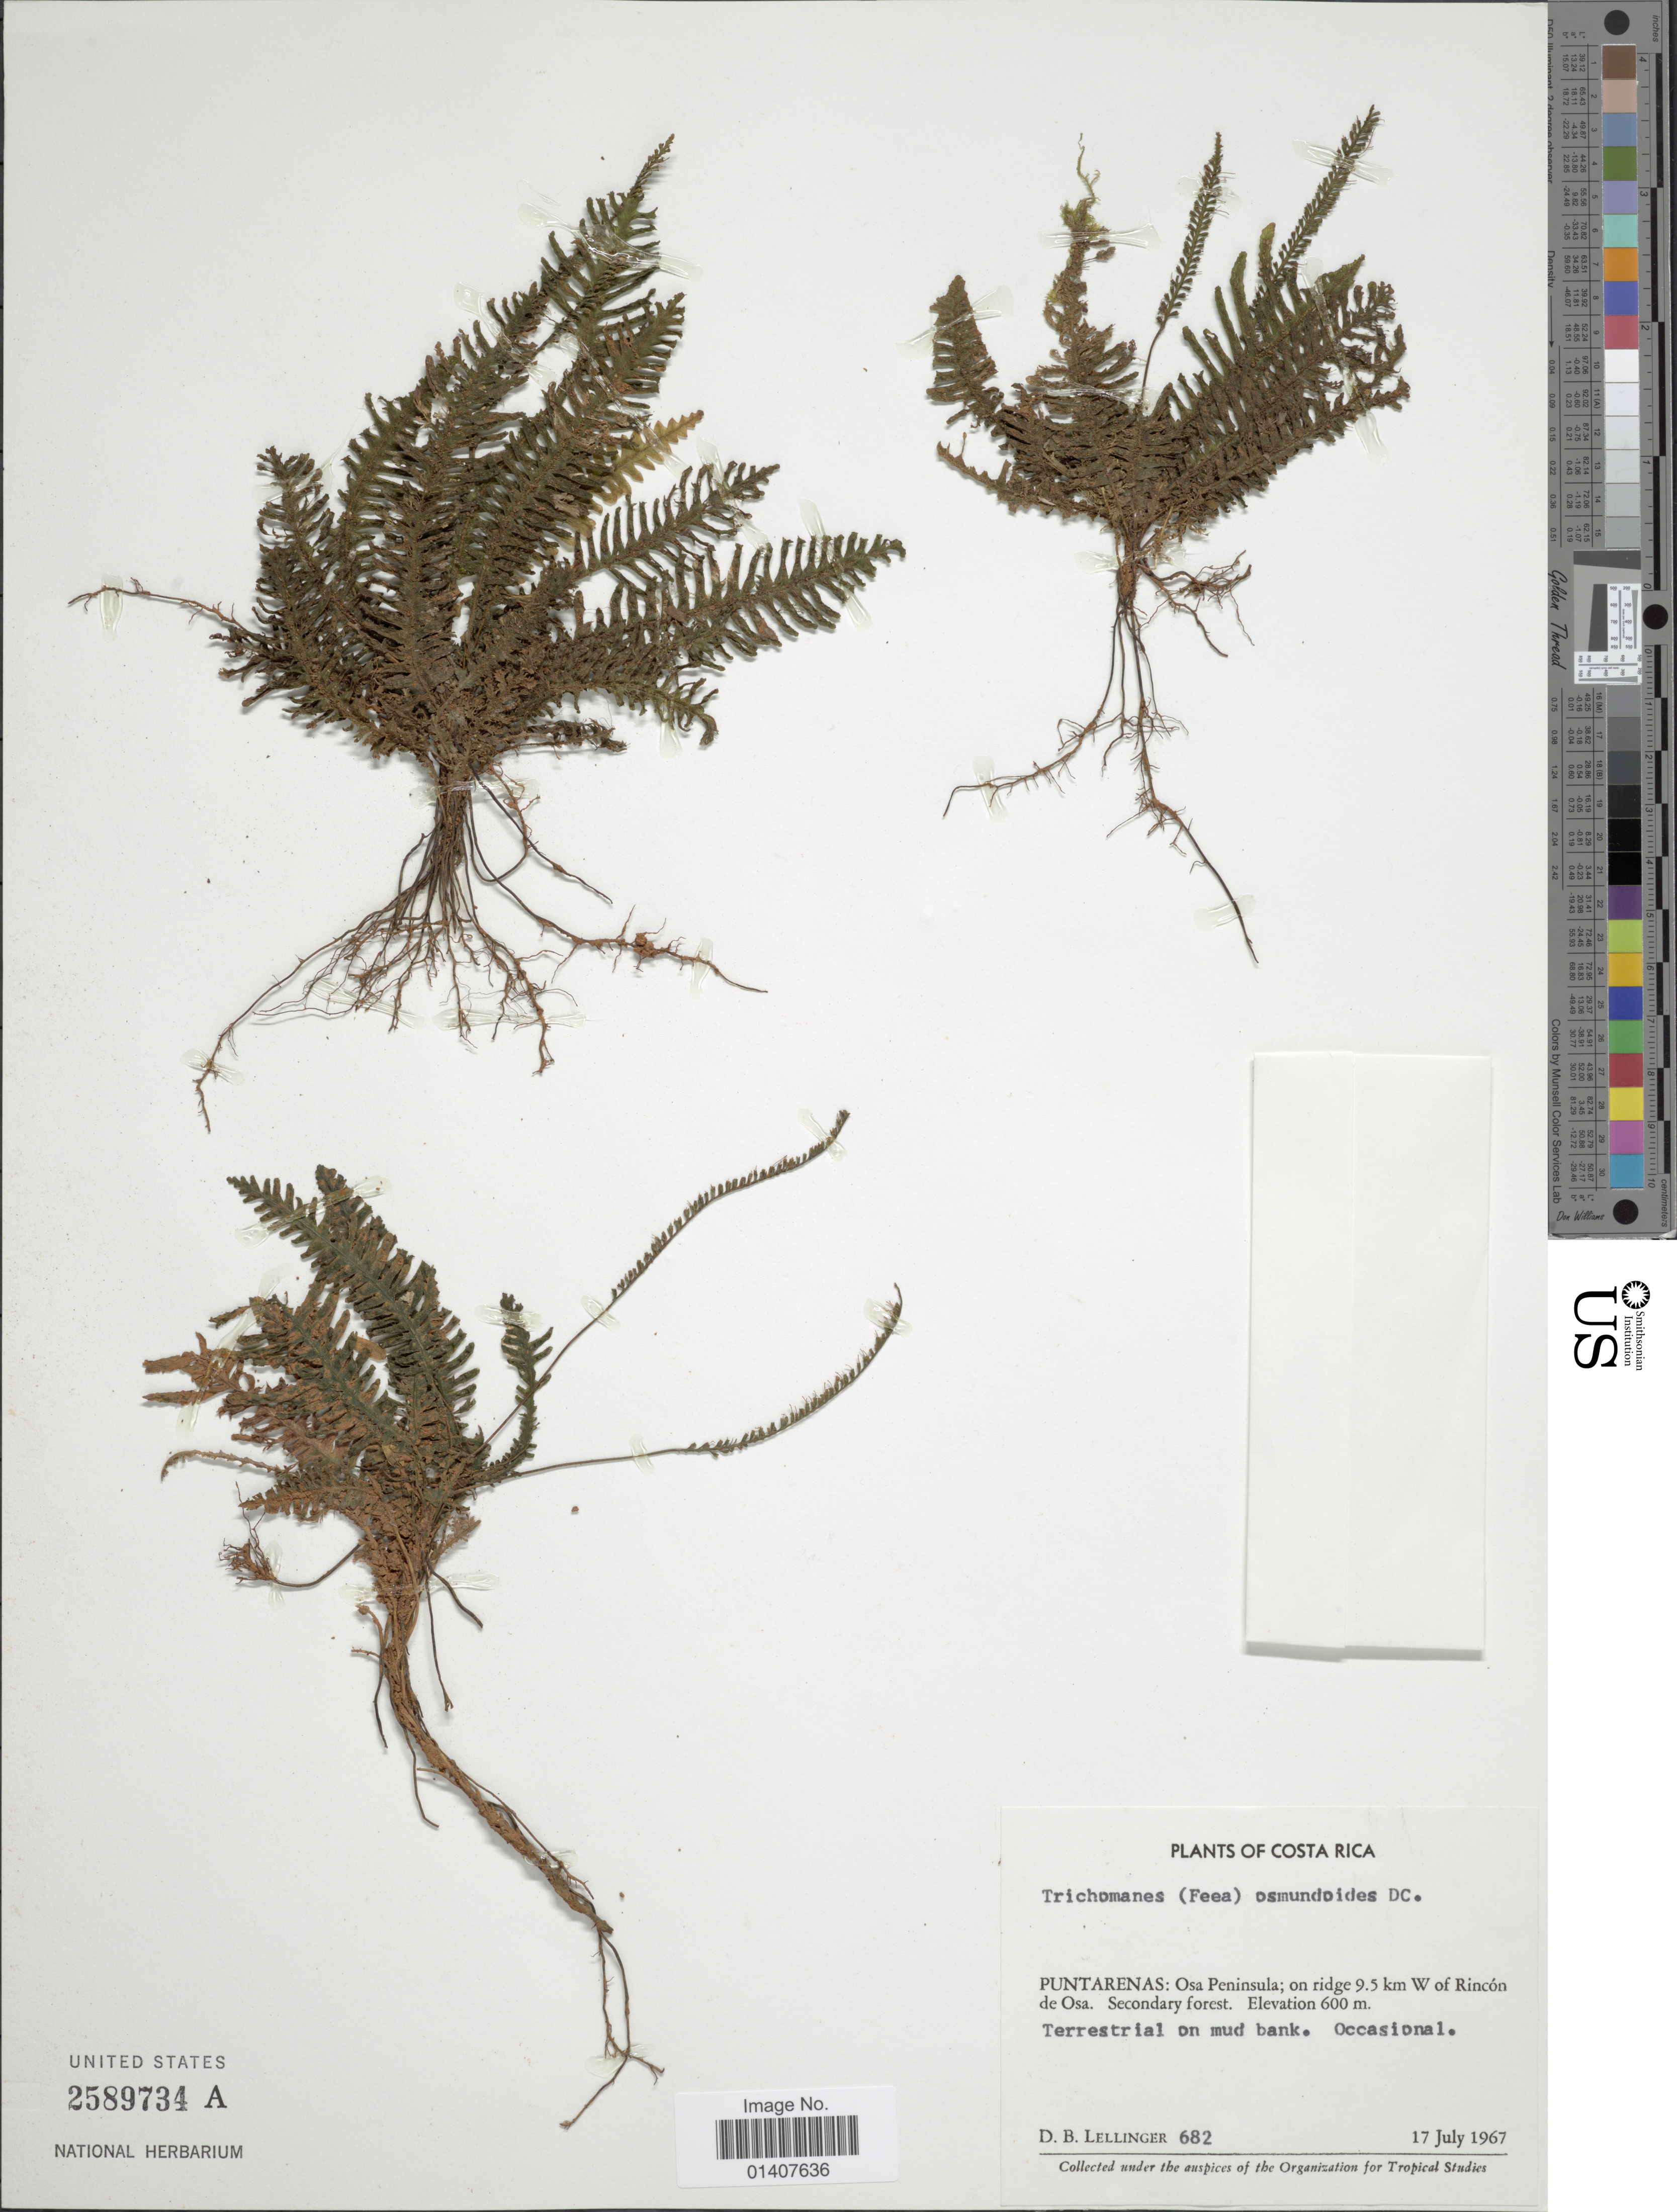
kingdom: Plantae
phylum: Tracheophyta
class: Polypodiopsida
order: Hymenophyllales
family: Hymenophyllaceae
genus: Trichomanes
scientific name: Trichomanes osmundoides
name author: DC. ex Poir.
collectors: D. B. Lellinger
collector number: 682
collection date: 1967-07-17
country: Costa Rica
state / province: Puntarenas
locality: Osa Peninsula; on ridge 9.5 km W of Rincón de Osa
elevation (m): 600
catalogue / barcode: US 2589734A